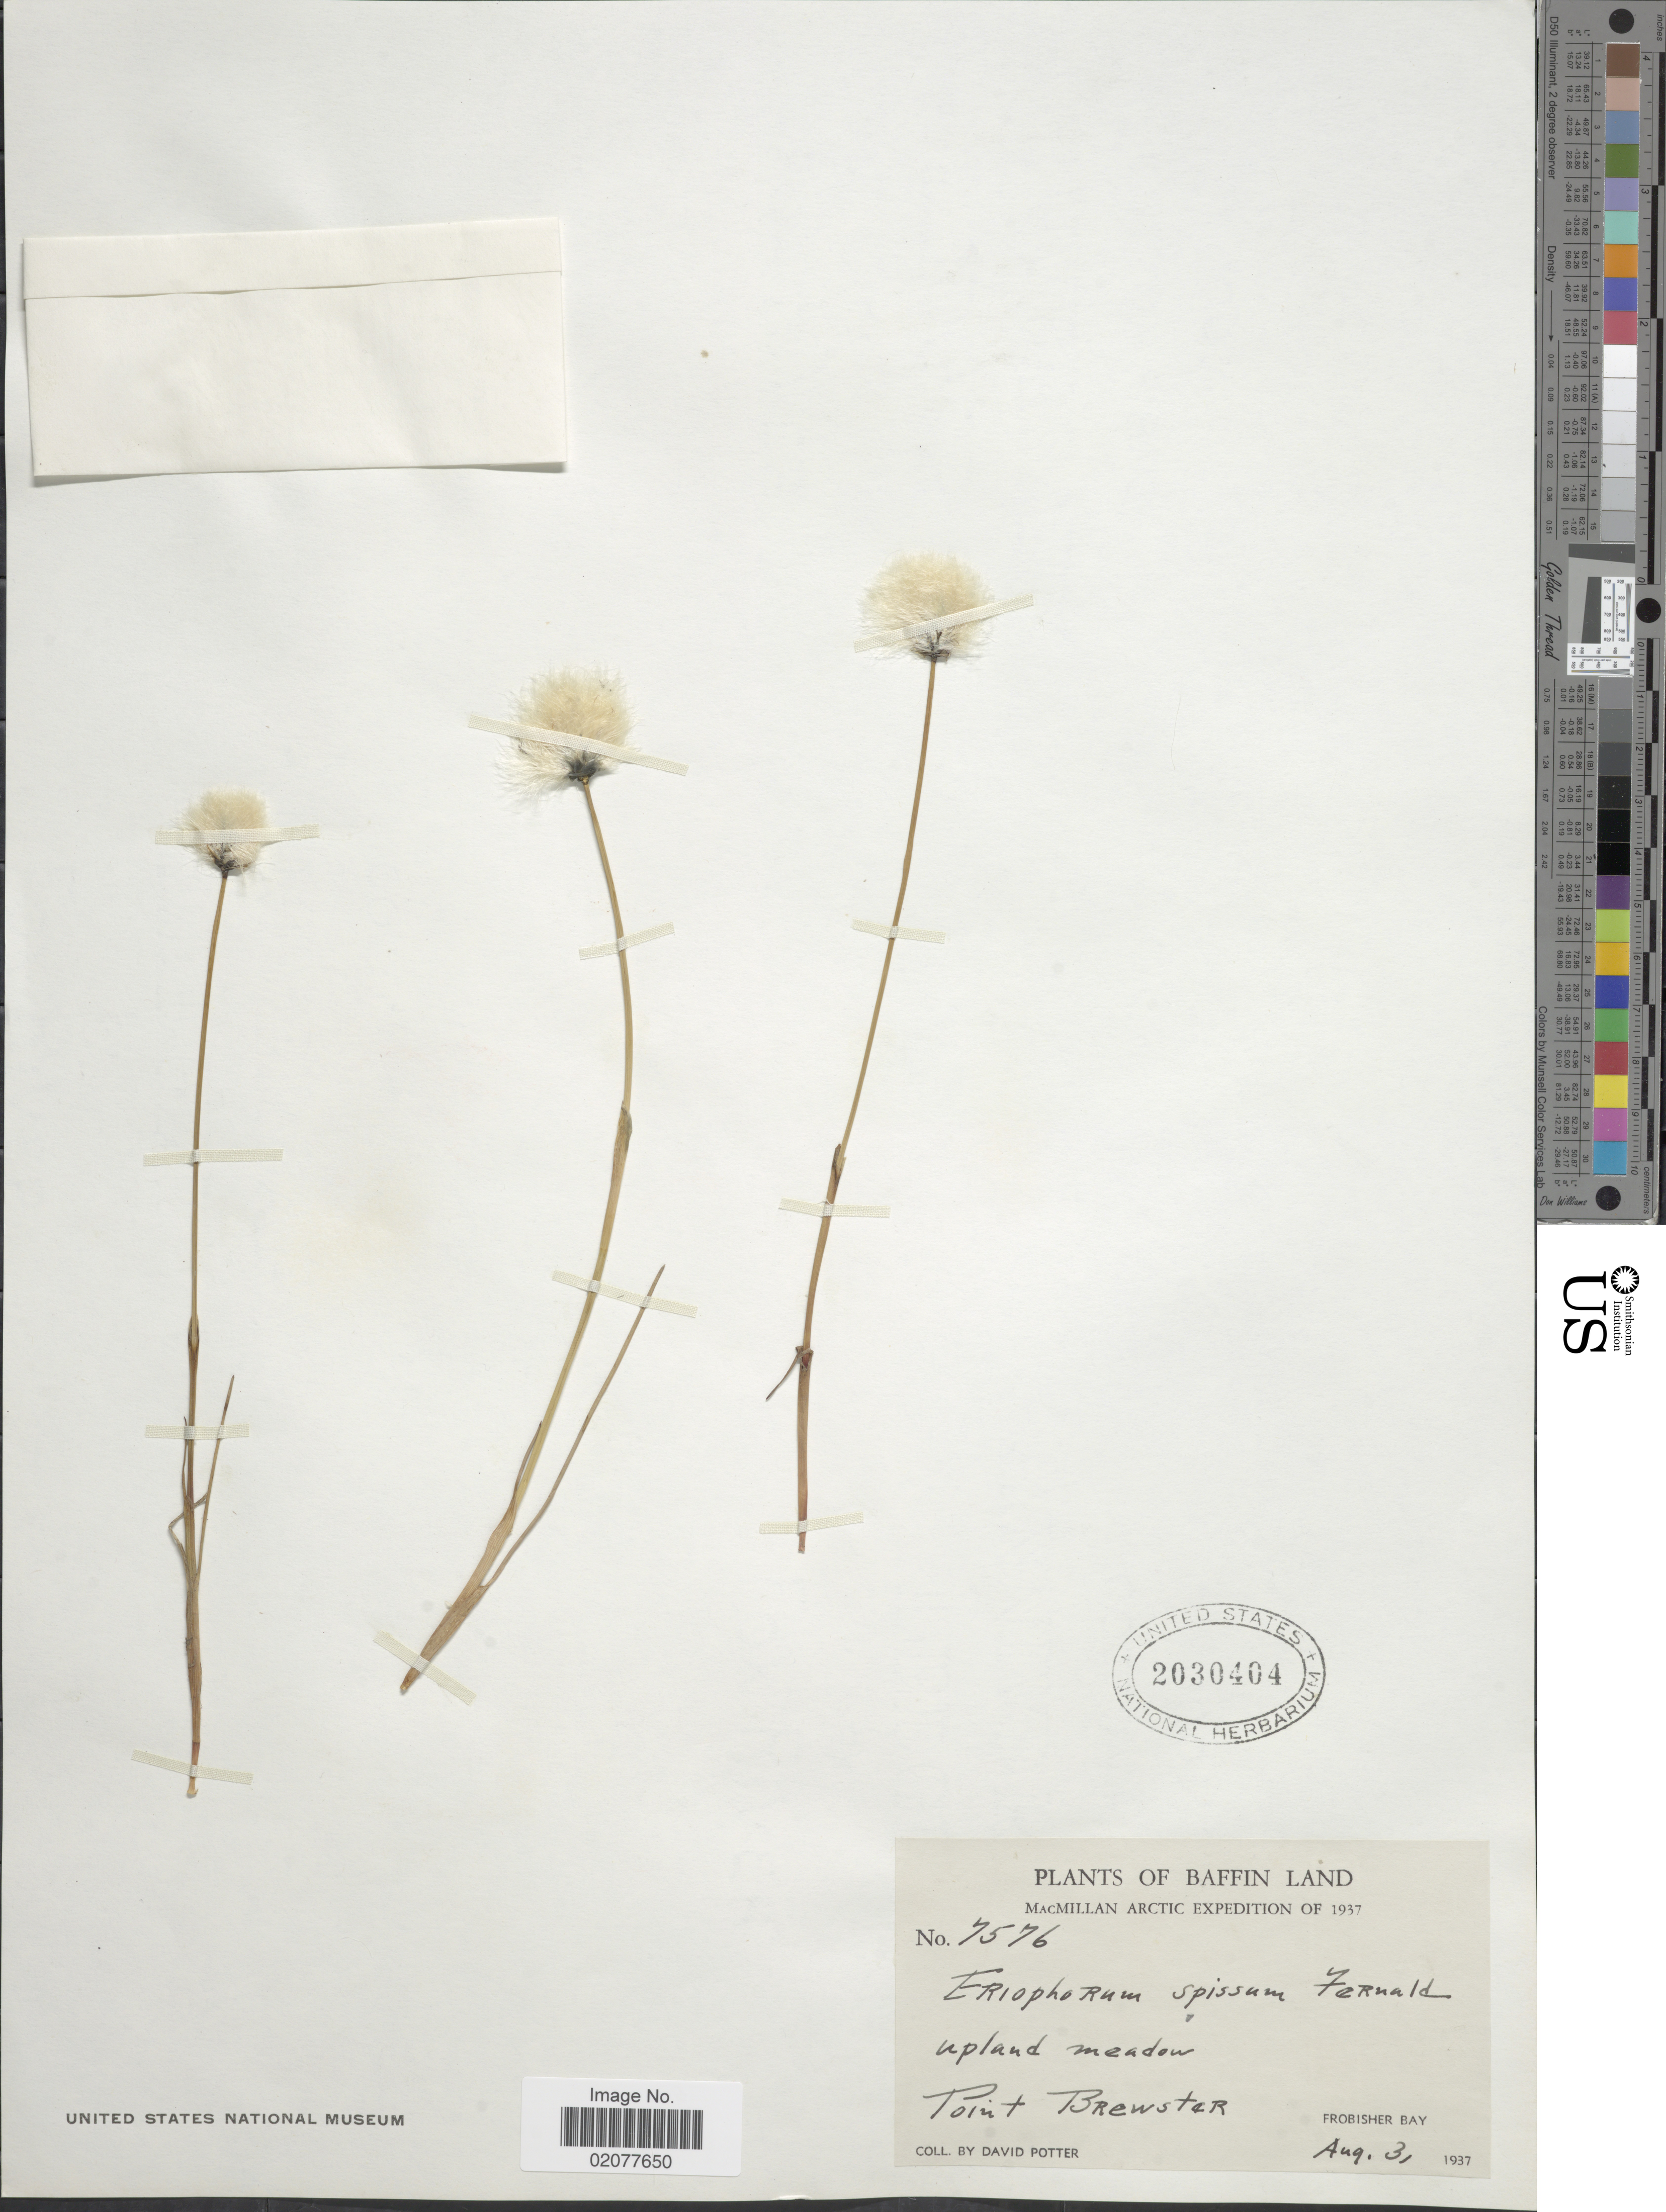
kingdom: Plantae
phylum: Tracheophyta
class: Liliopsida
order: Poales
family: Cyperaceae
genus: Eriophorum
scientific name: Eriophorum spissum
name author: Fernald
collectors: D. Potter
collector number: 7576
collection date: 1937-08-31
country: Canada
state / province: Nunavut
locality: Baffin Island, Upland meadow, Point Brewster, Frobisher Bay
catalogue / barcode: US 2030404